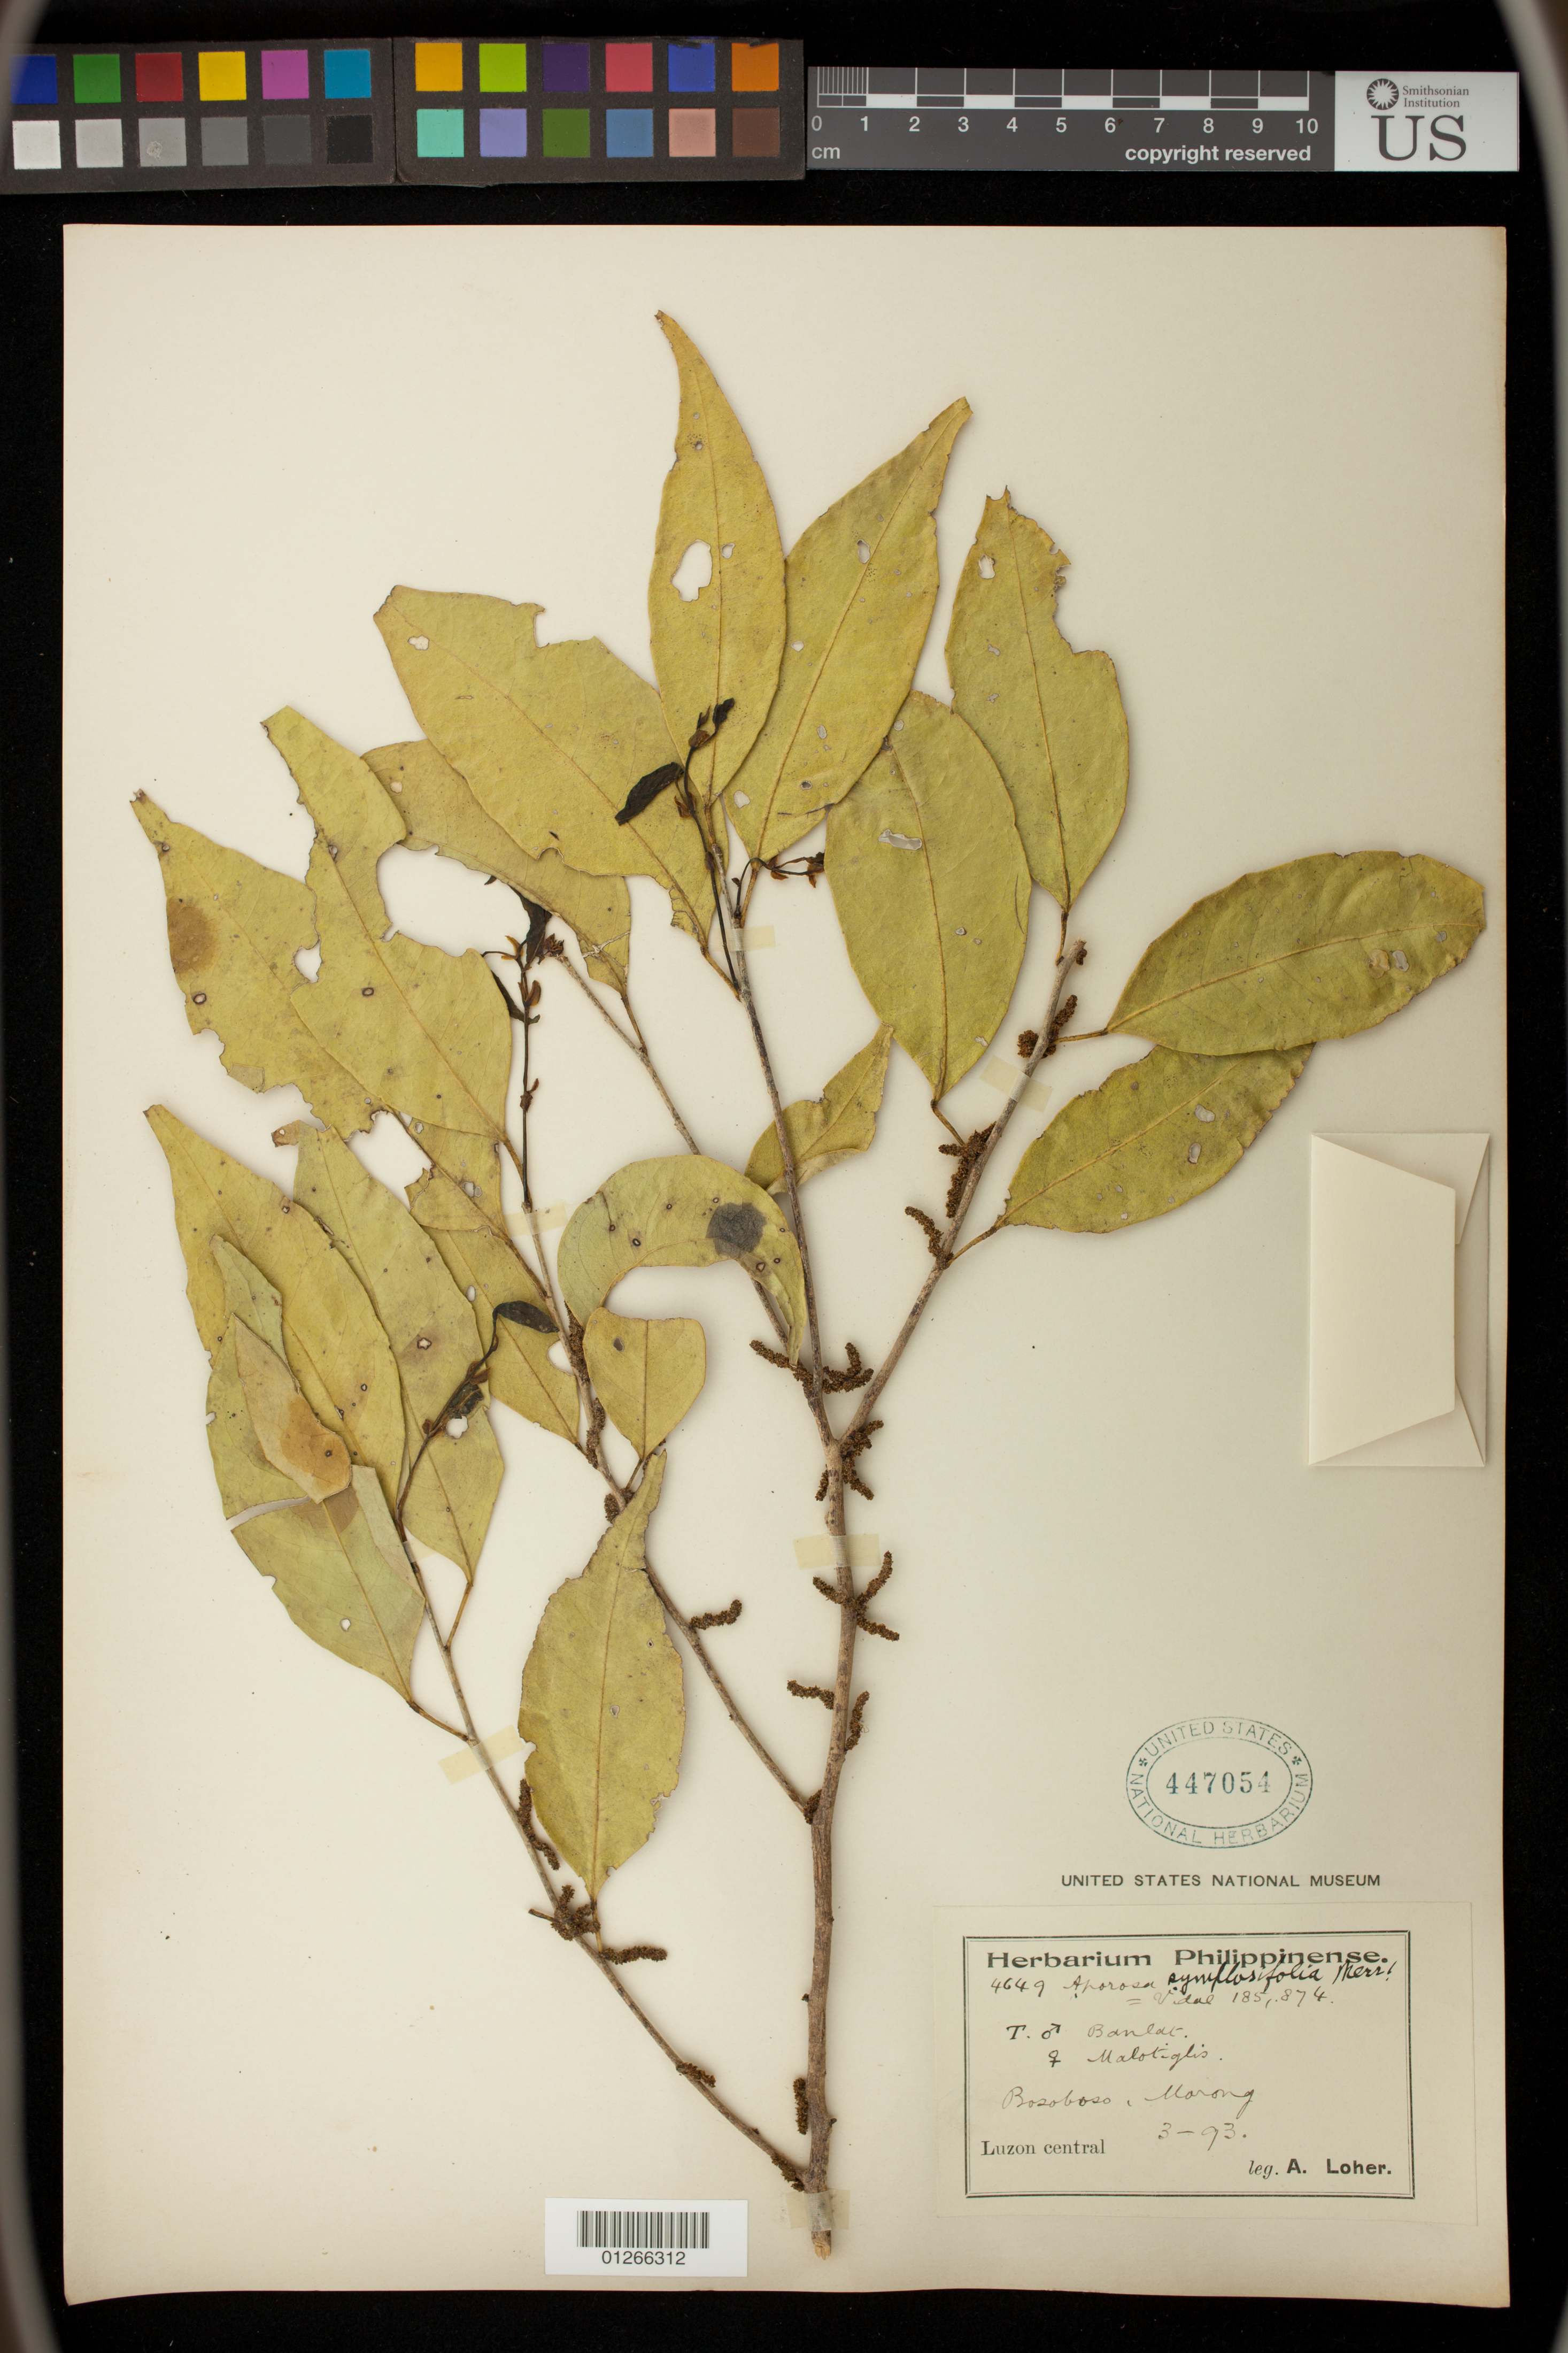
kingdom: Plantae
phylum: Tracheophyta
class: Magnoliopsida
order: Malpighiales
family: Phyllanthaceae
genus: Aporosa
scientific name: Aporosa symplocifolia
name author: Merr.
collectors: A. Loher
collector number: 4649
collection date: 1893-03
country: Philippines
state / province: Calabarzon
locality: Bosoboso, Morong, Luzon central